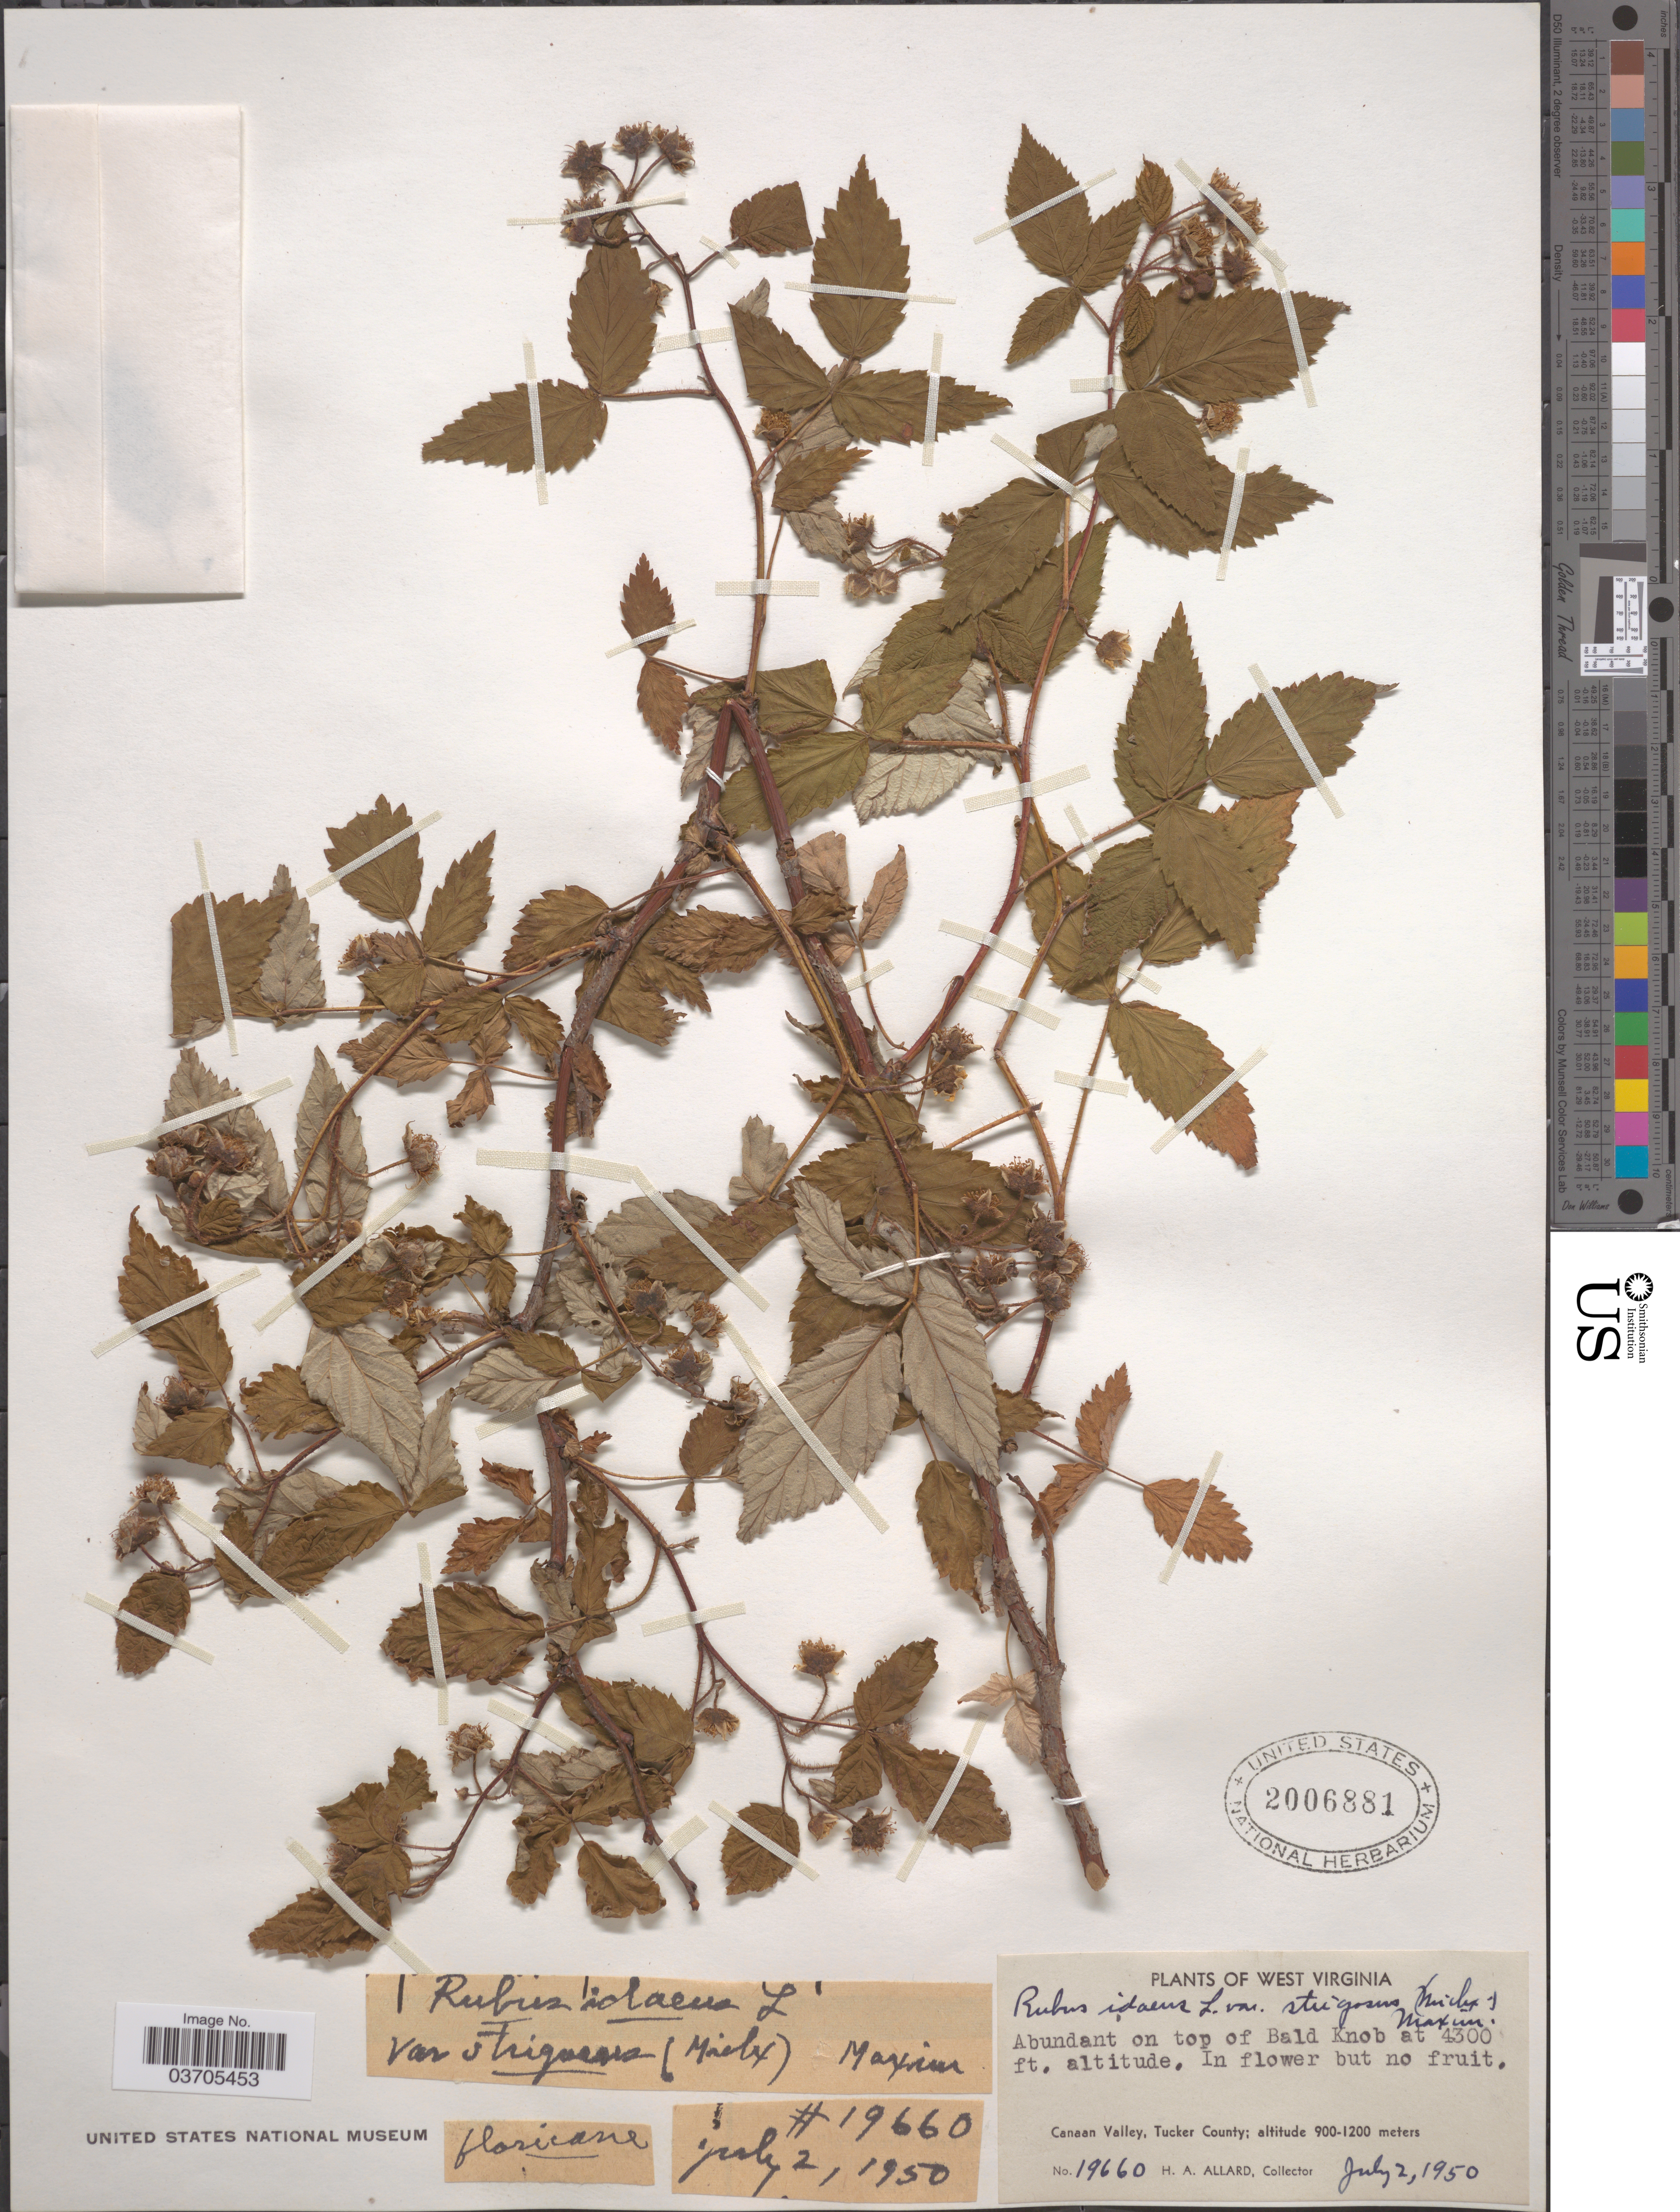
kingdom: Plantae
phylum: Tracheophyta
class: Magnoliopsida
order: Rosales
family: Rosaceae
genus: Rubus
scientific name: Rubus idaeus var. strigosus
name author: (Michx.) Maxim.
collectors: H. A. Allard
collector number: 19660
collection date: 1950-07-02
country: United States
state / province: West Virginia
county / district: Tucker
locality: Abundant on top of Bald Knob. Canaan Valley, Tucker County.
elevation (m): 1311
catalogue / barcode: US 2006881